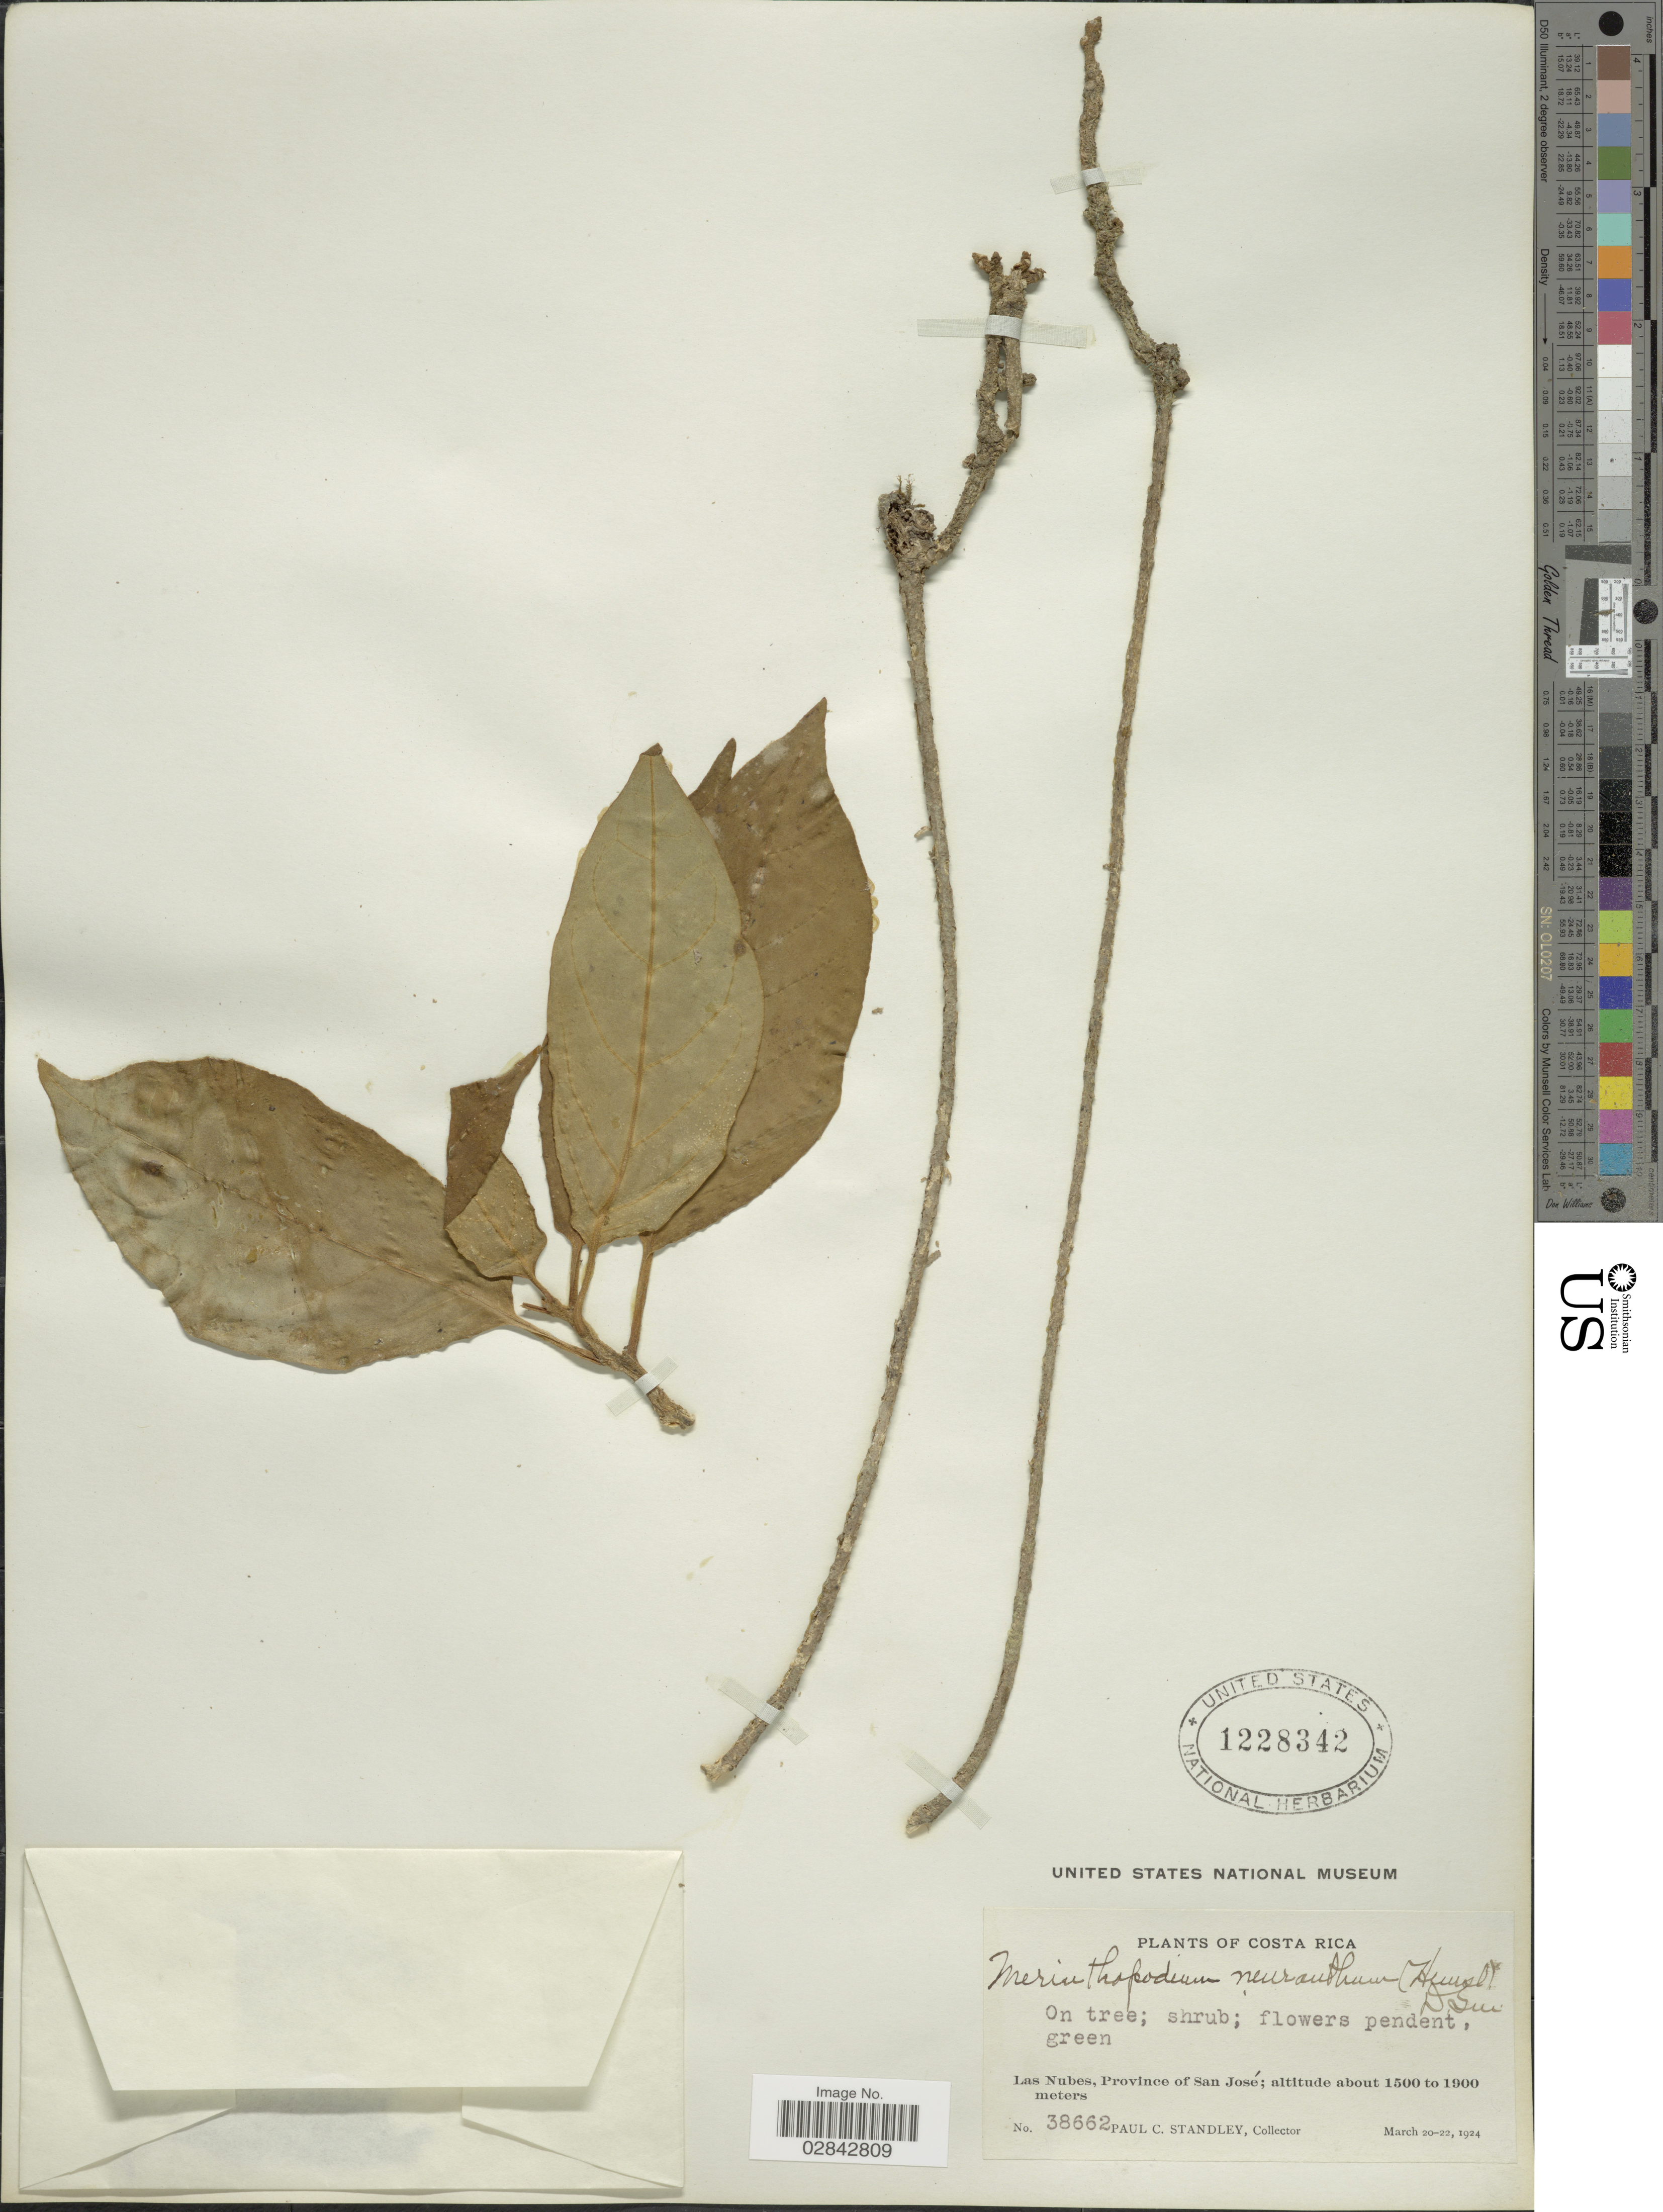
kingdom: Plantae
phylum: Tracheophyta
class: Magnoliopsida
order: Solanales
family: Solanaceae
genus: Markea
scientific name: Markea neurantha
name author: Hemsl.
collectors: P. C. Standley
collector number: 38662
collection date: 1924-03-20/1924-03-22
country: Costa Rica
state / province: San José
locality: Las Nubes.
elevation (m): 1500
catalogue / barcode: US 1228342